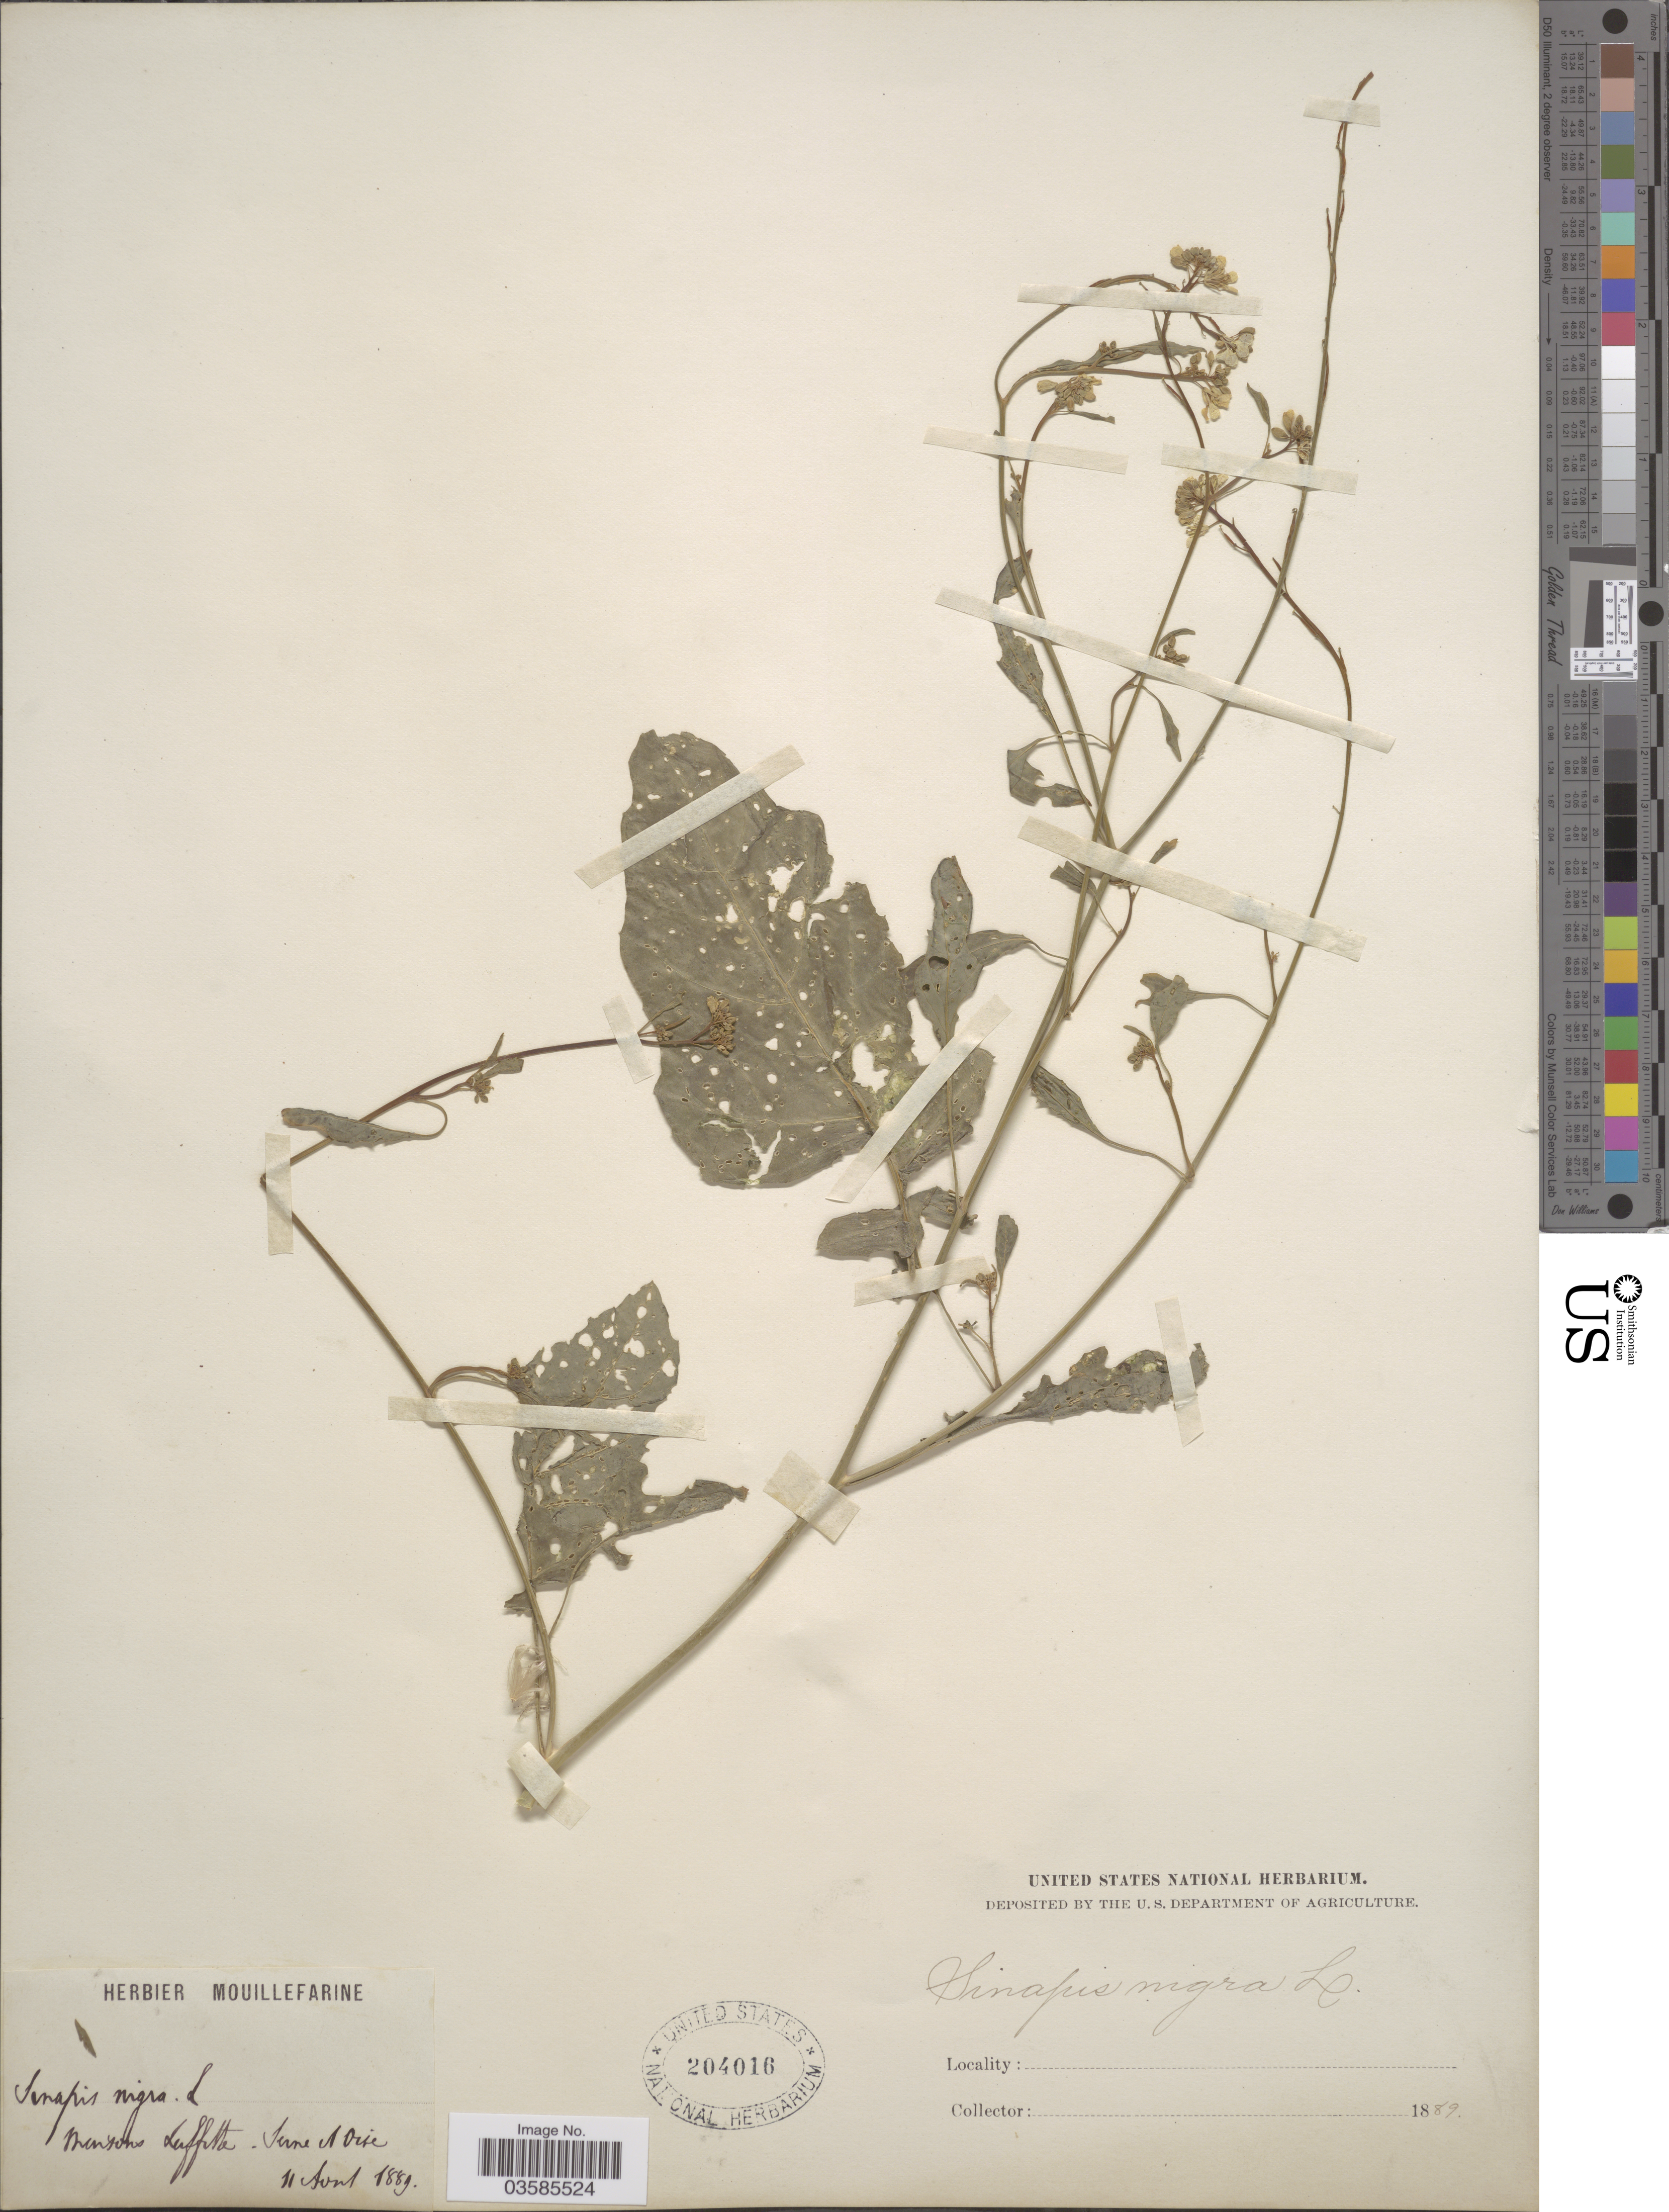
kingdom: Plantae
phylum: Tracheophyta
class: Magnoliopsida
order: Brassicales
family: Brassicaceae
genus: Brassica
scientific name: Brassica nigra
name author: (L.) W.D.J. Koch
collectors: ex herb. Mouillefarine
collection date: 1889-08-11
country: France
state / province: Île-de-France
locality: Maisons Laffitte - Seine et Oise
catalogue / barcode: US 204016